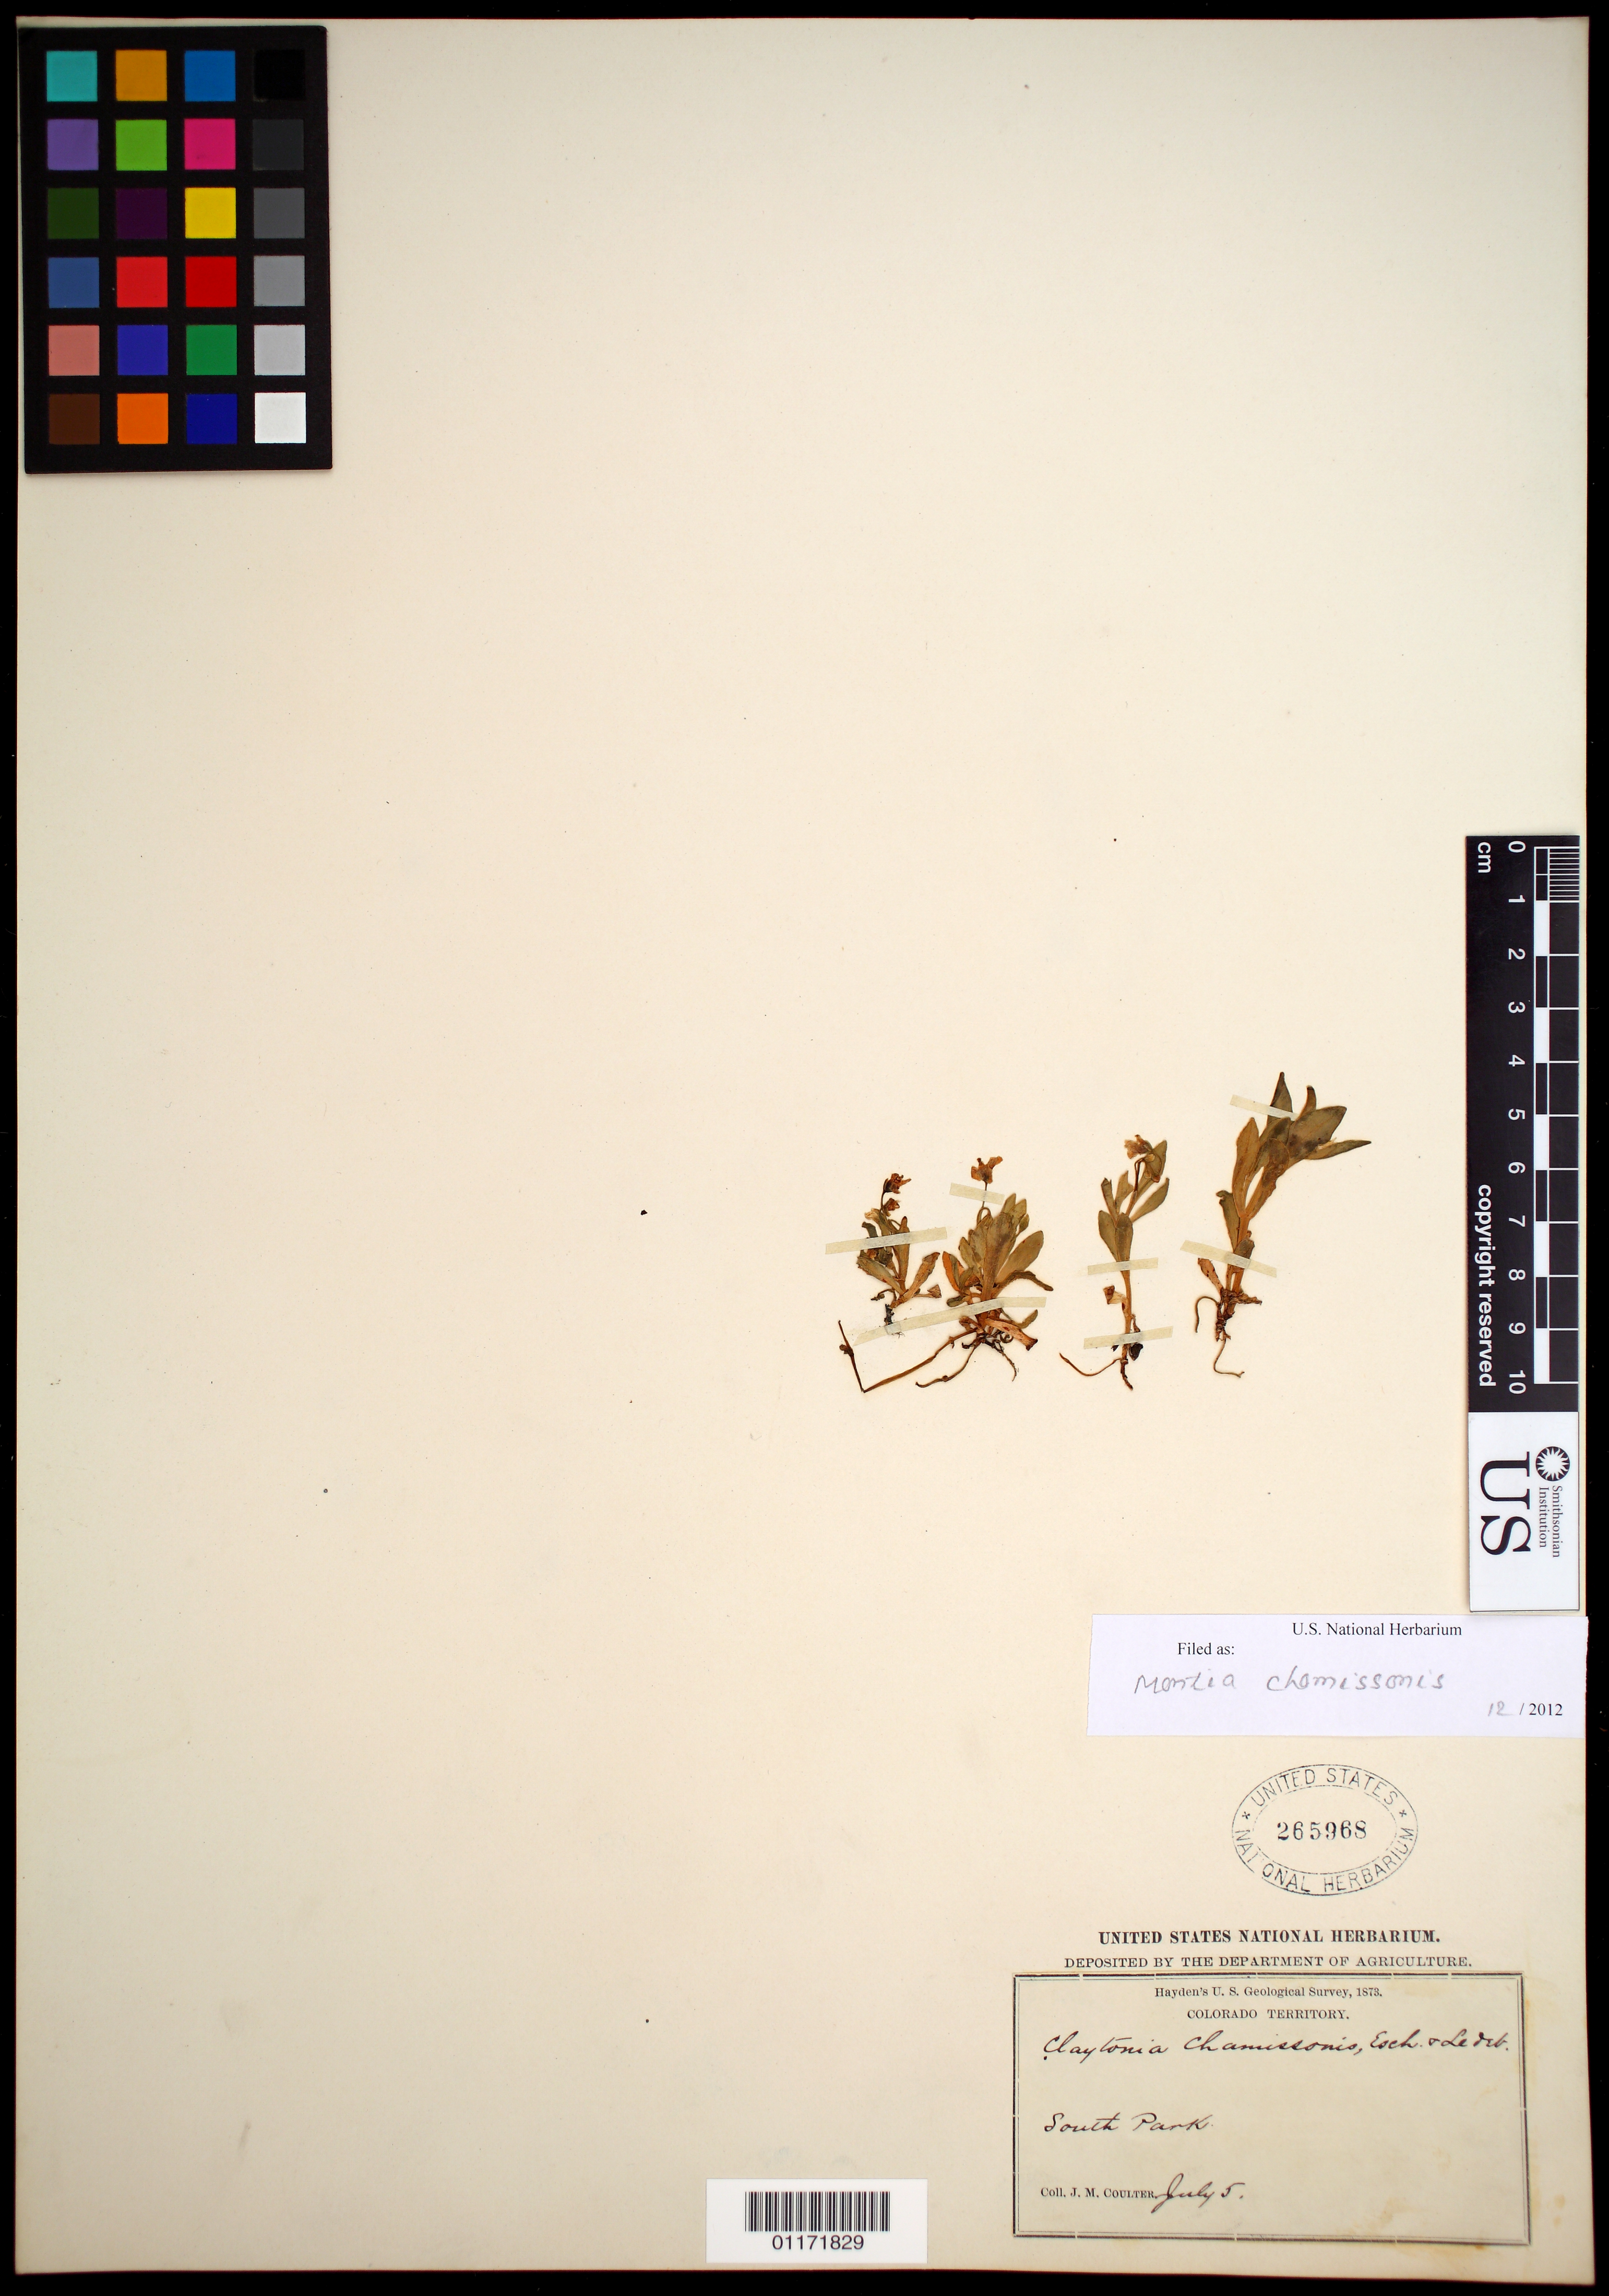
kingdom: Plantae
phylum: Tracheophyta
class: Magnoliopsida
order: Caryophyllales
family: Montiaceae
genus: Montia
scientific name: Montia chamissoi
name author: (Ledeb. ex Spreng.) Greene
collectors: J. M. Coulter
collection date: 1873-07-05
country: United States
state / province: Colorado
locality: South Park.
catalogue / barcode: US 265968